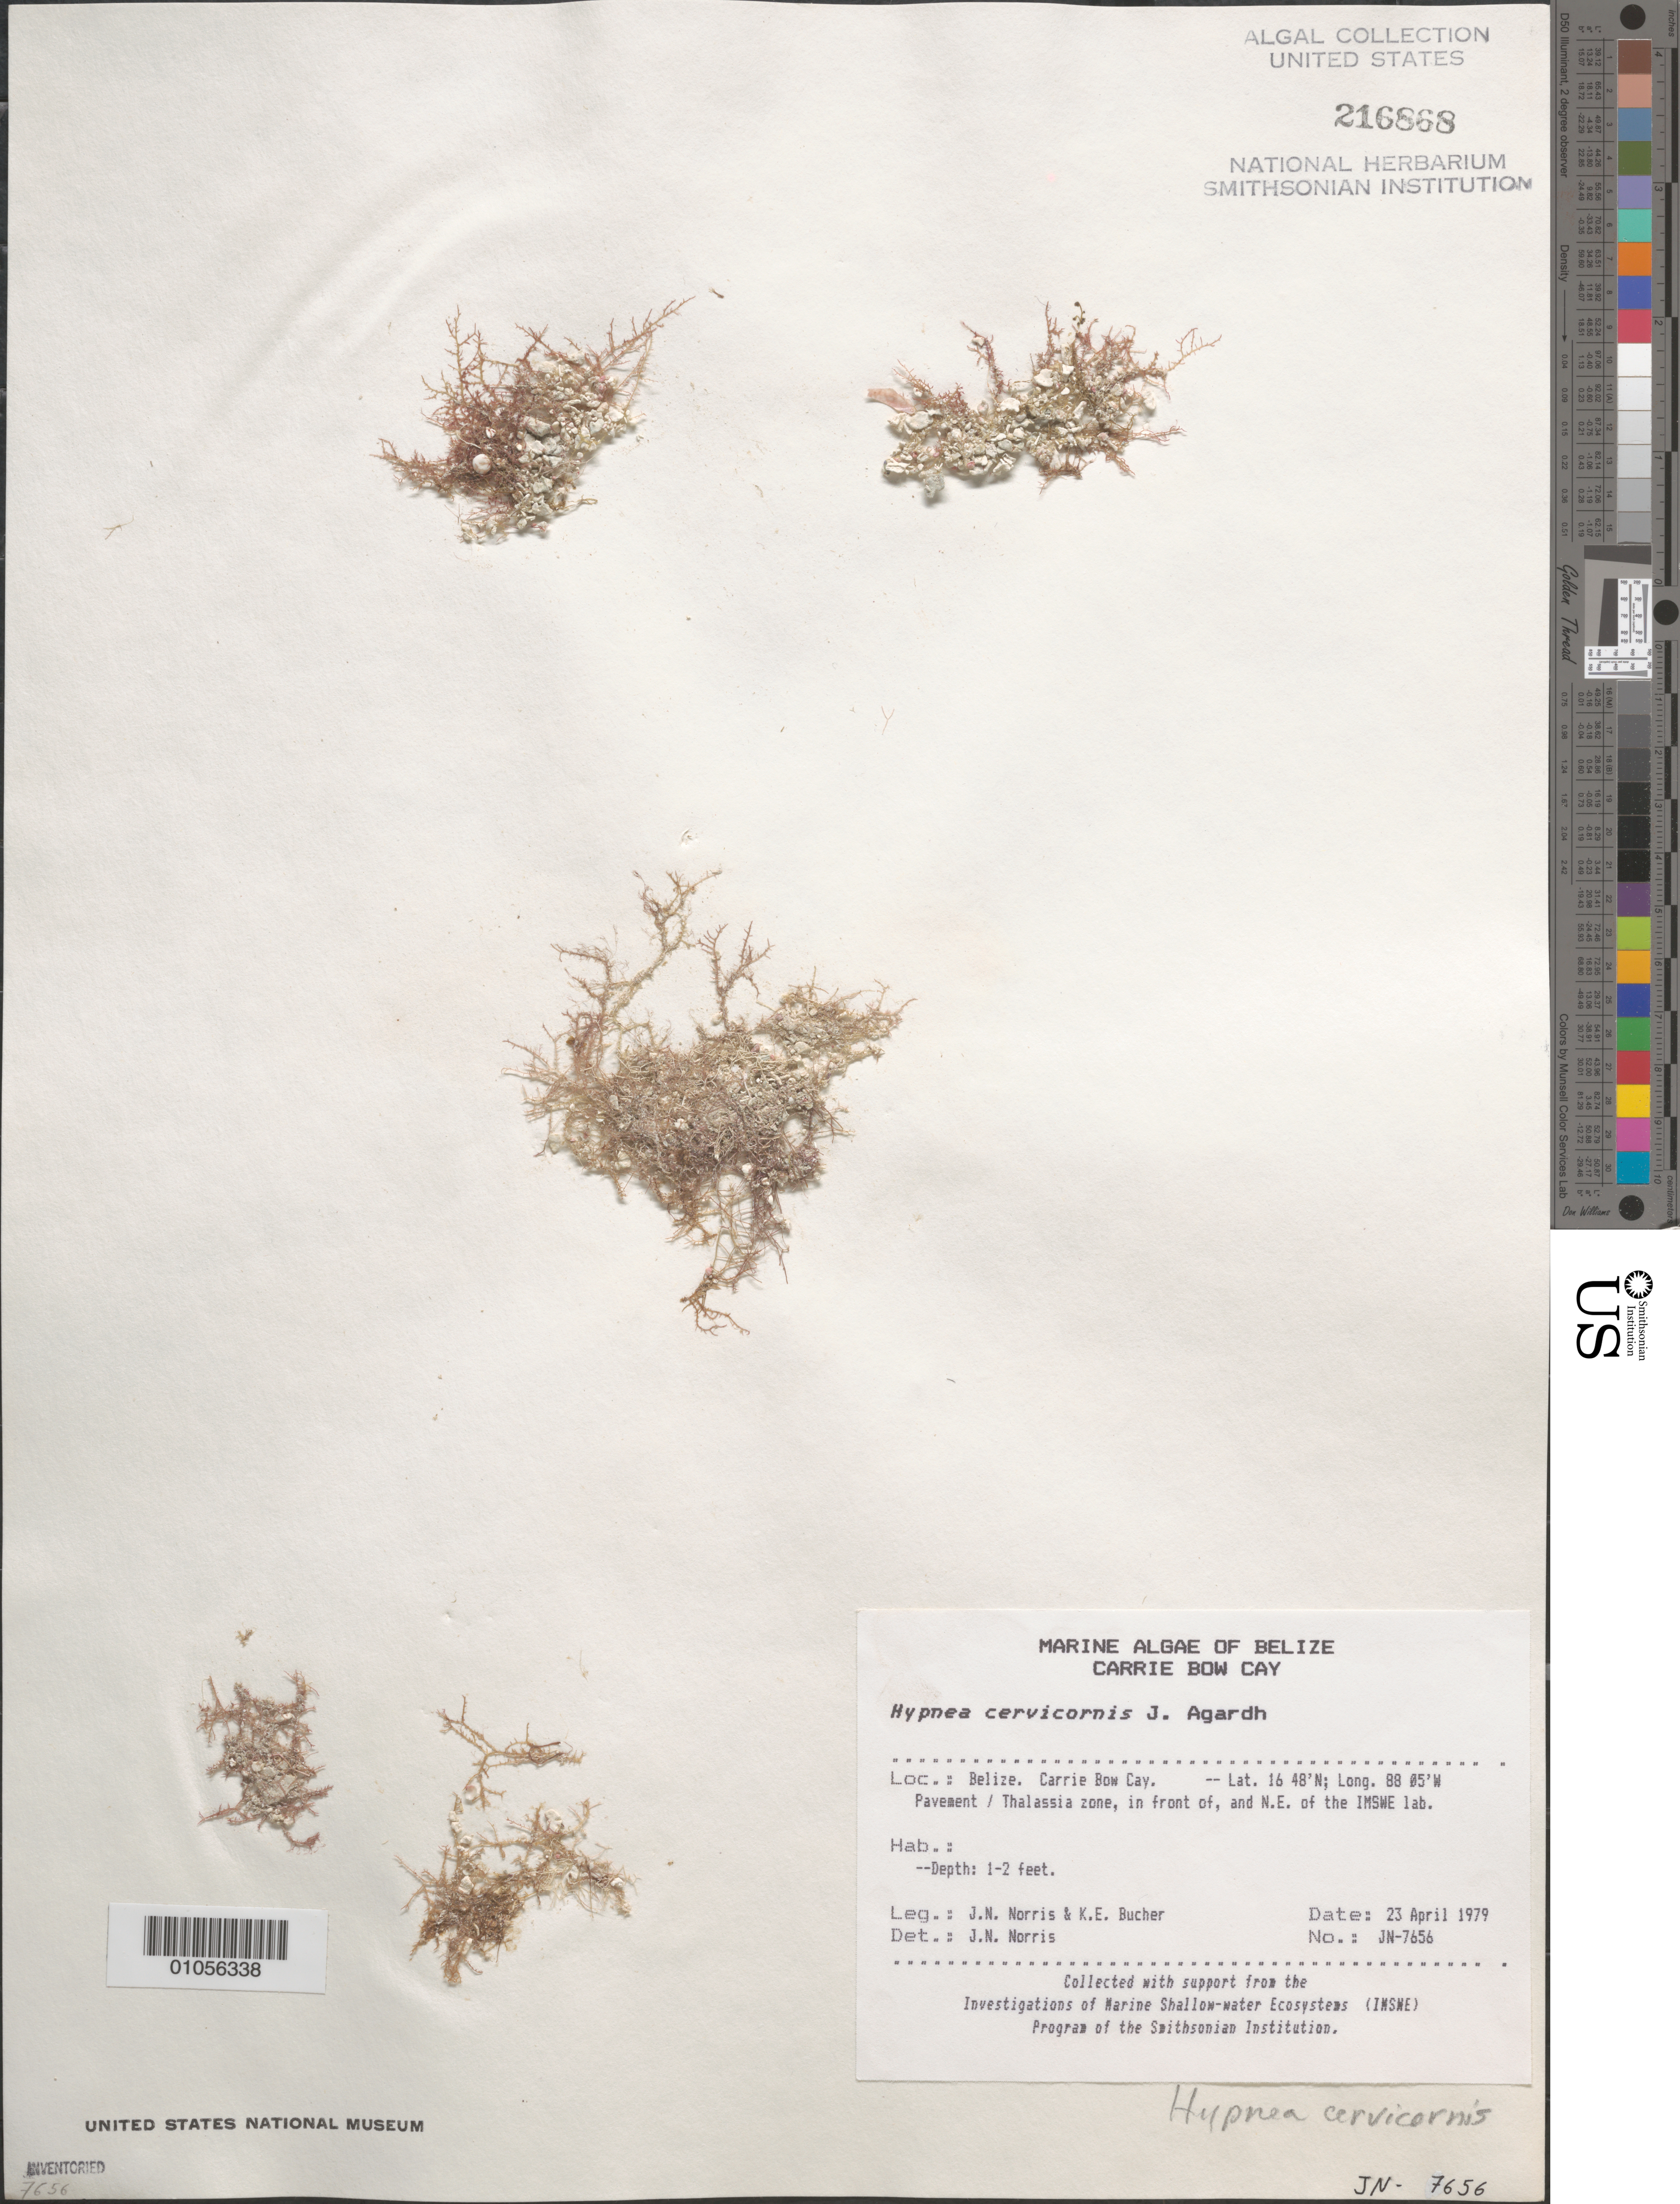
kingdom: Plantae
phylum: Rhodophyta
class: Florideophyceae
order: Gigartinales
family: Cystocloniaceae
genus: Hypnea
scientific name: Hypnea cervicornis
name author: J. Agardh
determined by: Norris, James N.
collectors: J. N. Norris & K. E. Bucher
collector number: JN-7656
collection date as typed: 23 Apr 1979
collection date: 1979-04-23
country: Belize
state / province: Stann Creek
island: Carrie Bow Cay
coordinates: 16 48'N, 88 05'W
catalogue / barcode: US 216868